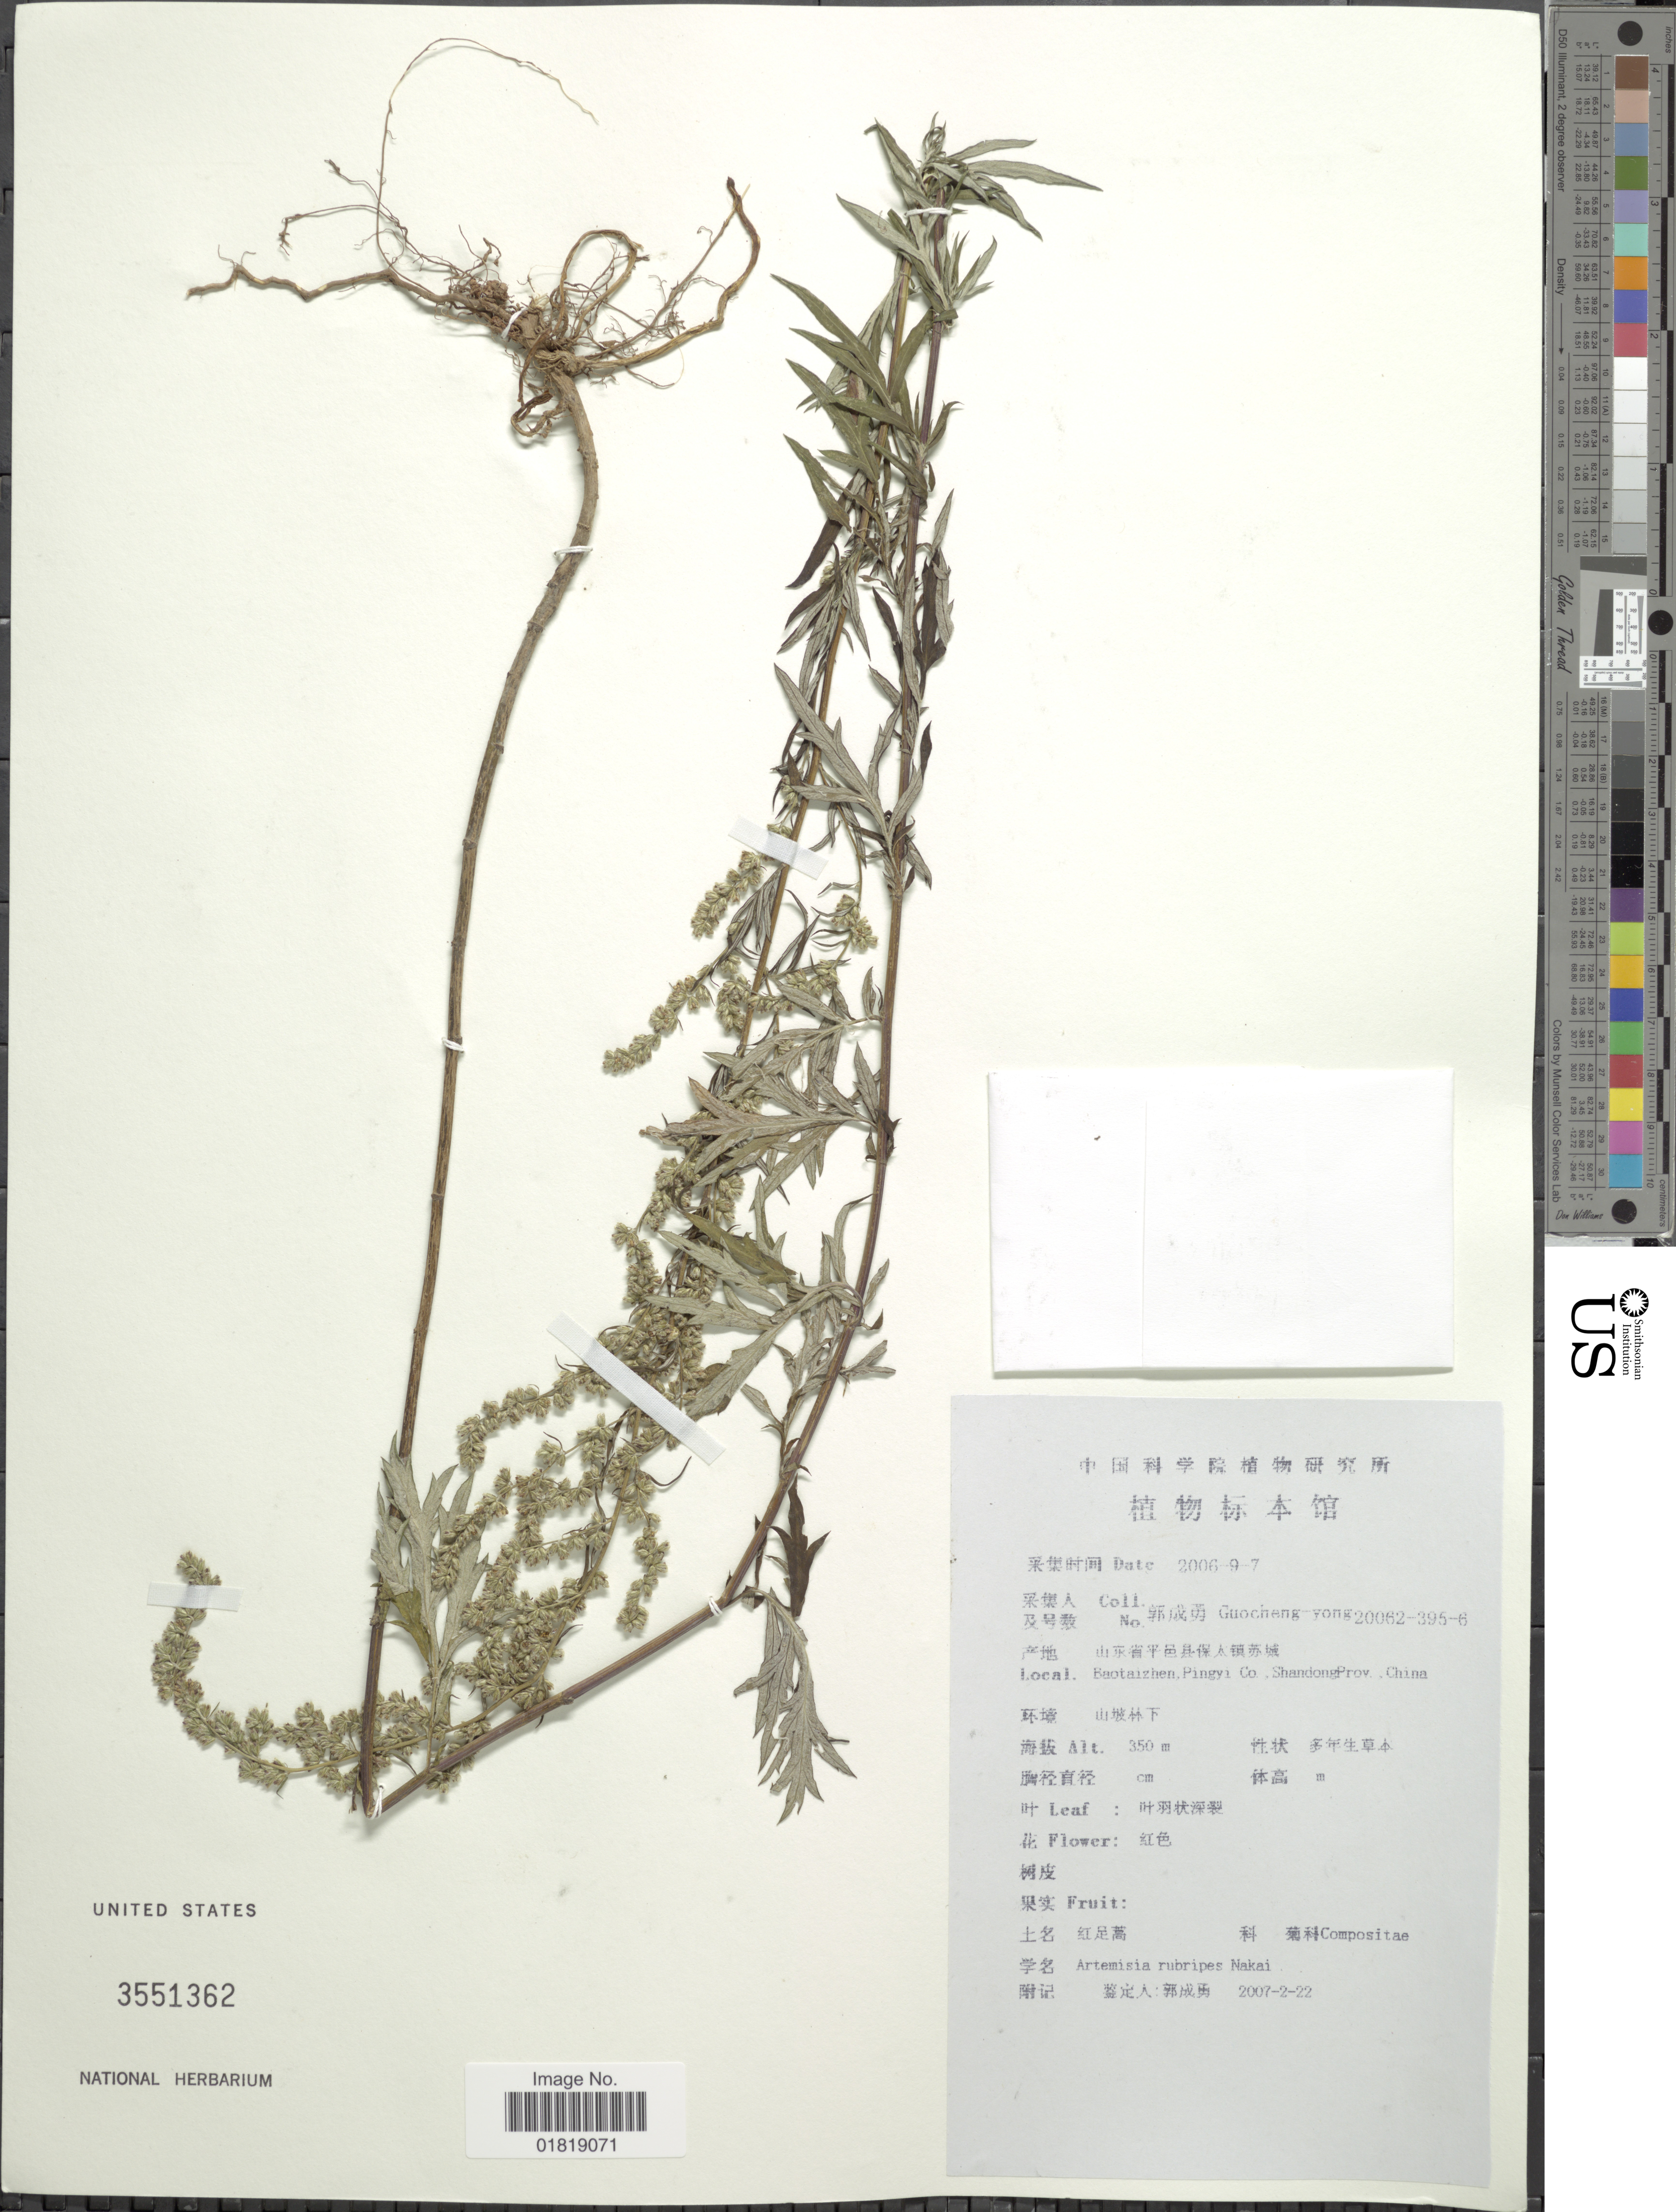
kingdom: Plantae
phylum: Tracheophyta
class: Magnoliopsida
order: Asterales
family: Asteraceae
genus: Artemisia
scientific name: Artemisia rubripes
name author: Nakai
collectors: Guo cheng-yong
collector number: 20062-395-6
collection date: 2006-09-07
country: China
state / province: Shandong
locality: Baotaizhen, Pingyi Co.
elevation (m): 350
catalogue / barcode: US 3551362